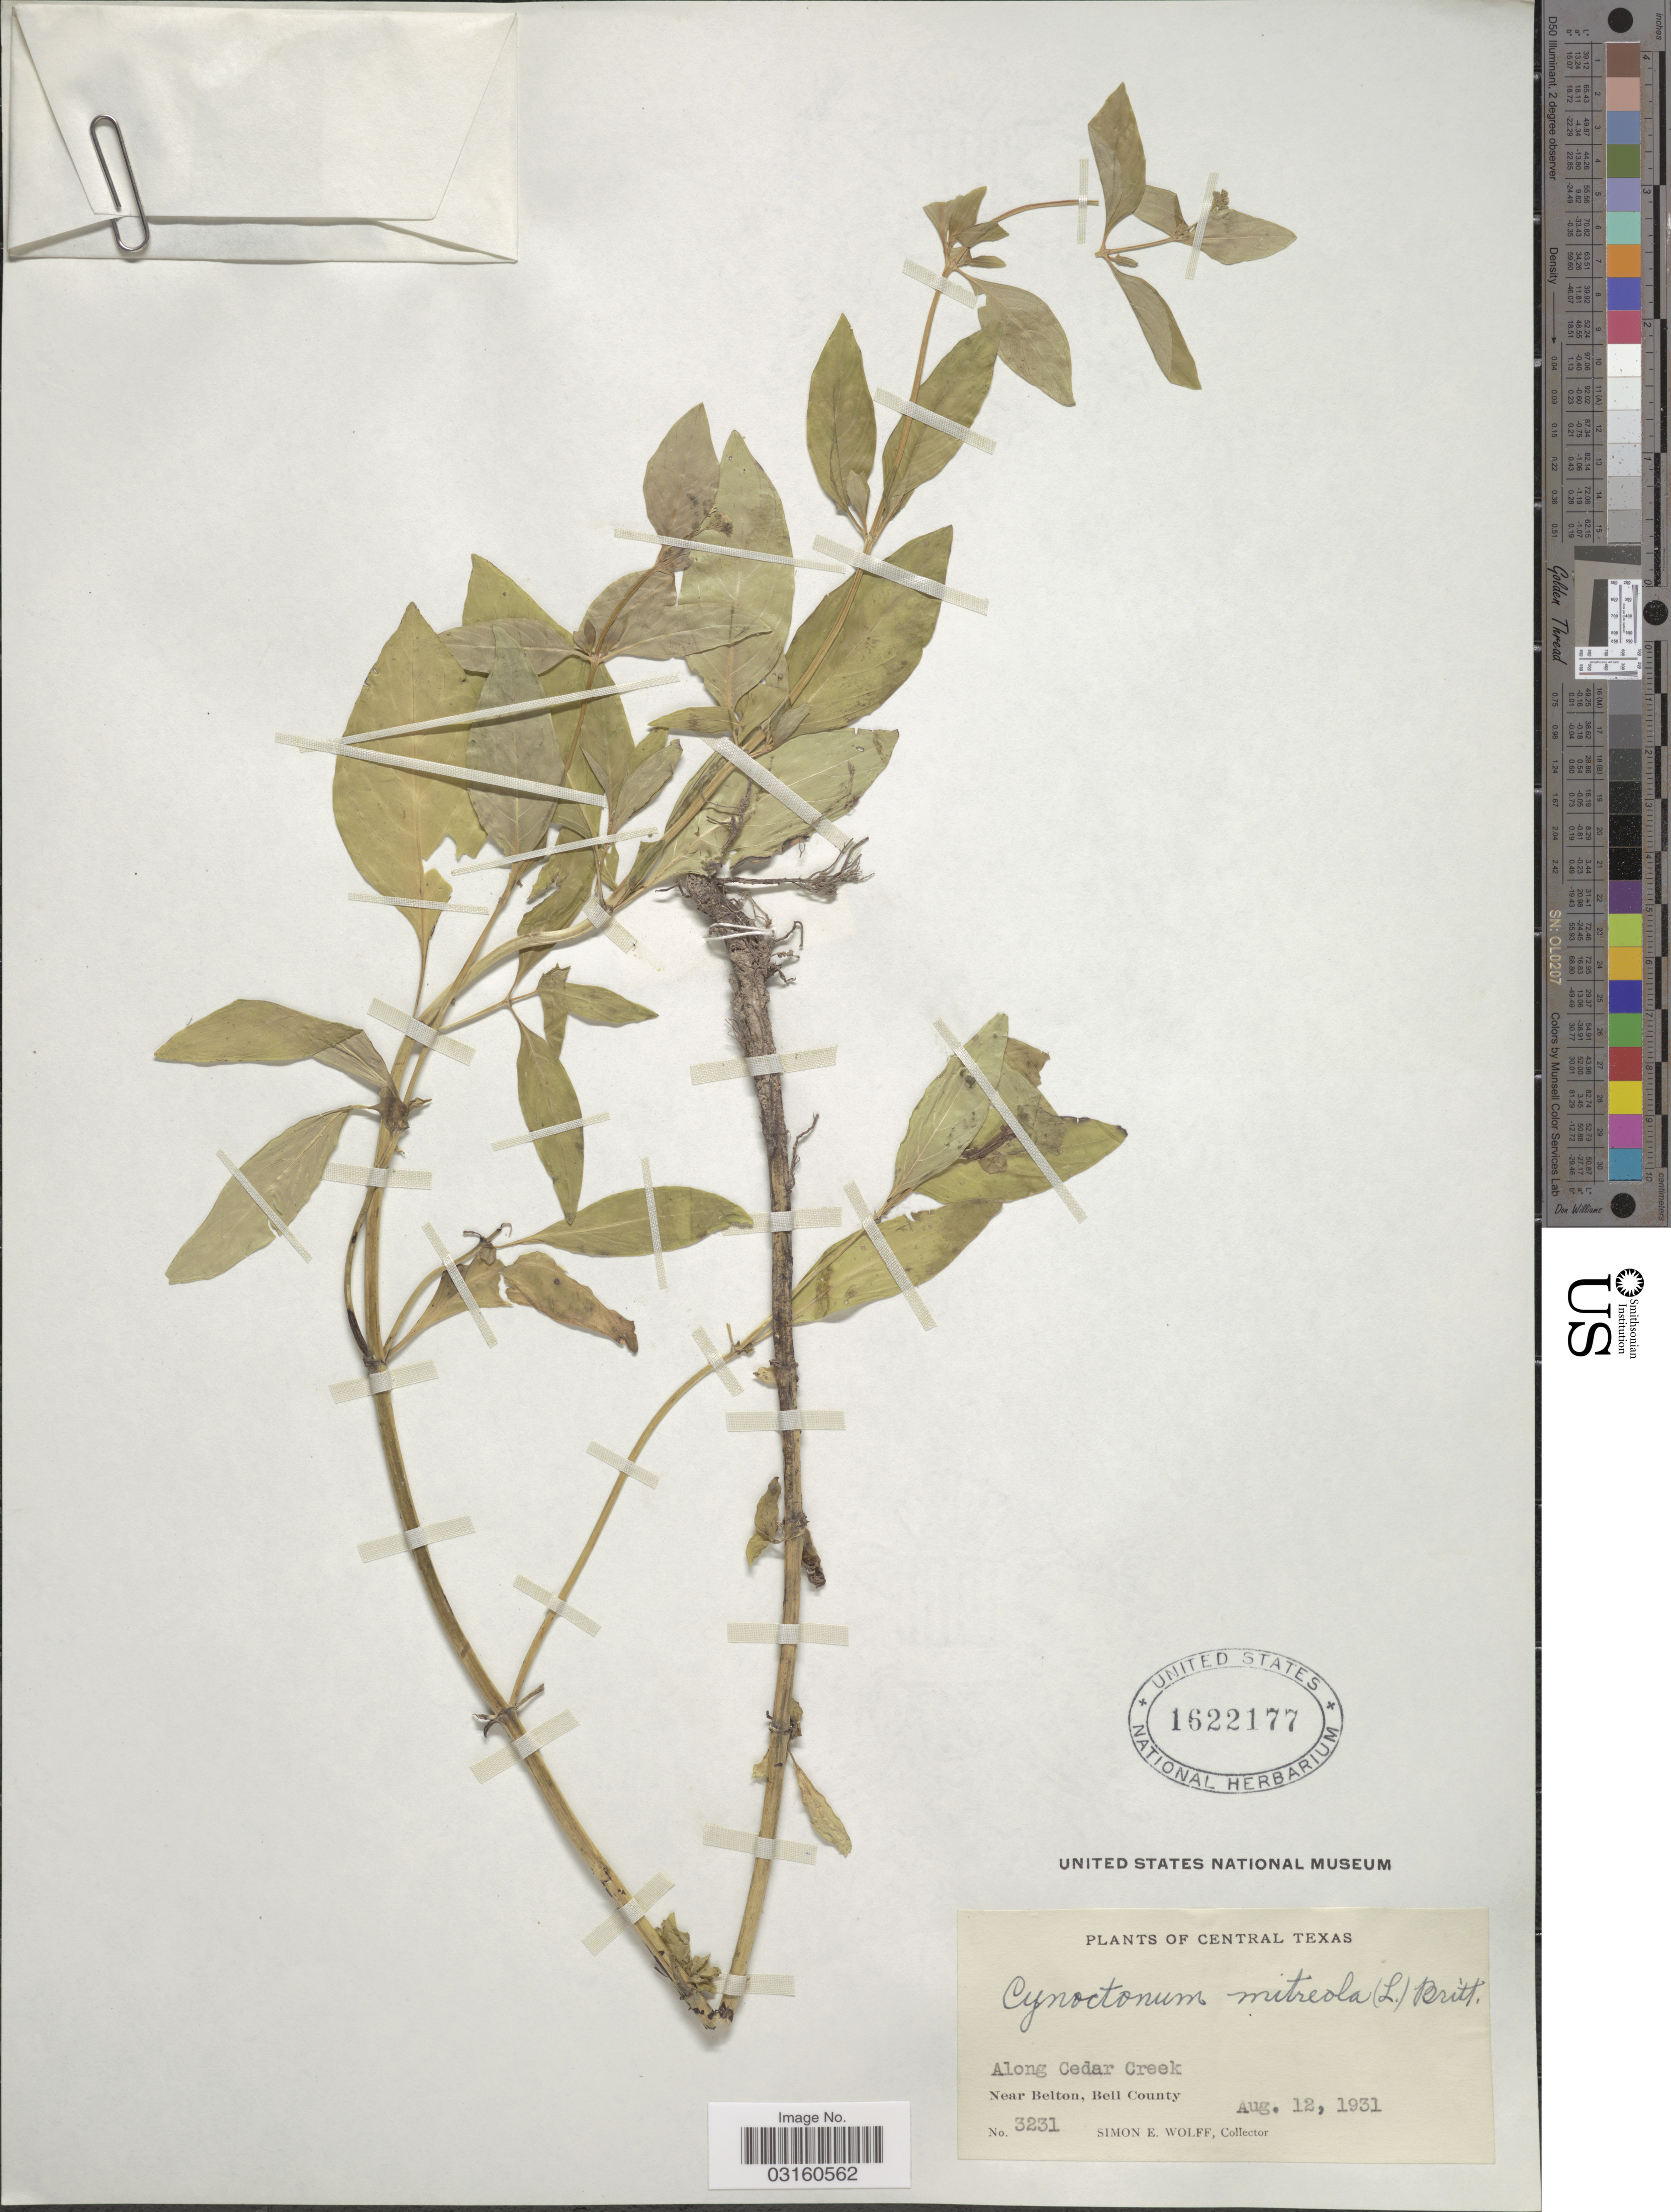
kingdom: Plantae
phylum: Tracheophyta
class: Magnoliopsida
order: Gentianales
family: Loganiaceae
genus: Mitreola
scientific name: Mitreola petiolata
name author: (J.F. Gmel.) Torr. & A. Gray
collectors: S. E. Wolff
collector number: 3231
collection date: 1931-08-12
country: United States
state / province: Texas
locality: Central Texas. Along Cedar Creek. Near Belton, Bell County.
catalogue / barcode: US 1622177